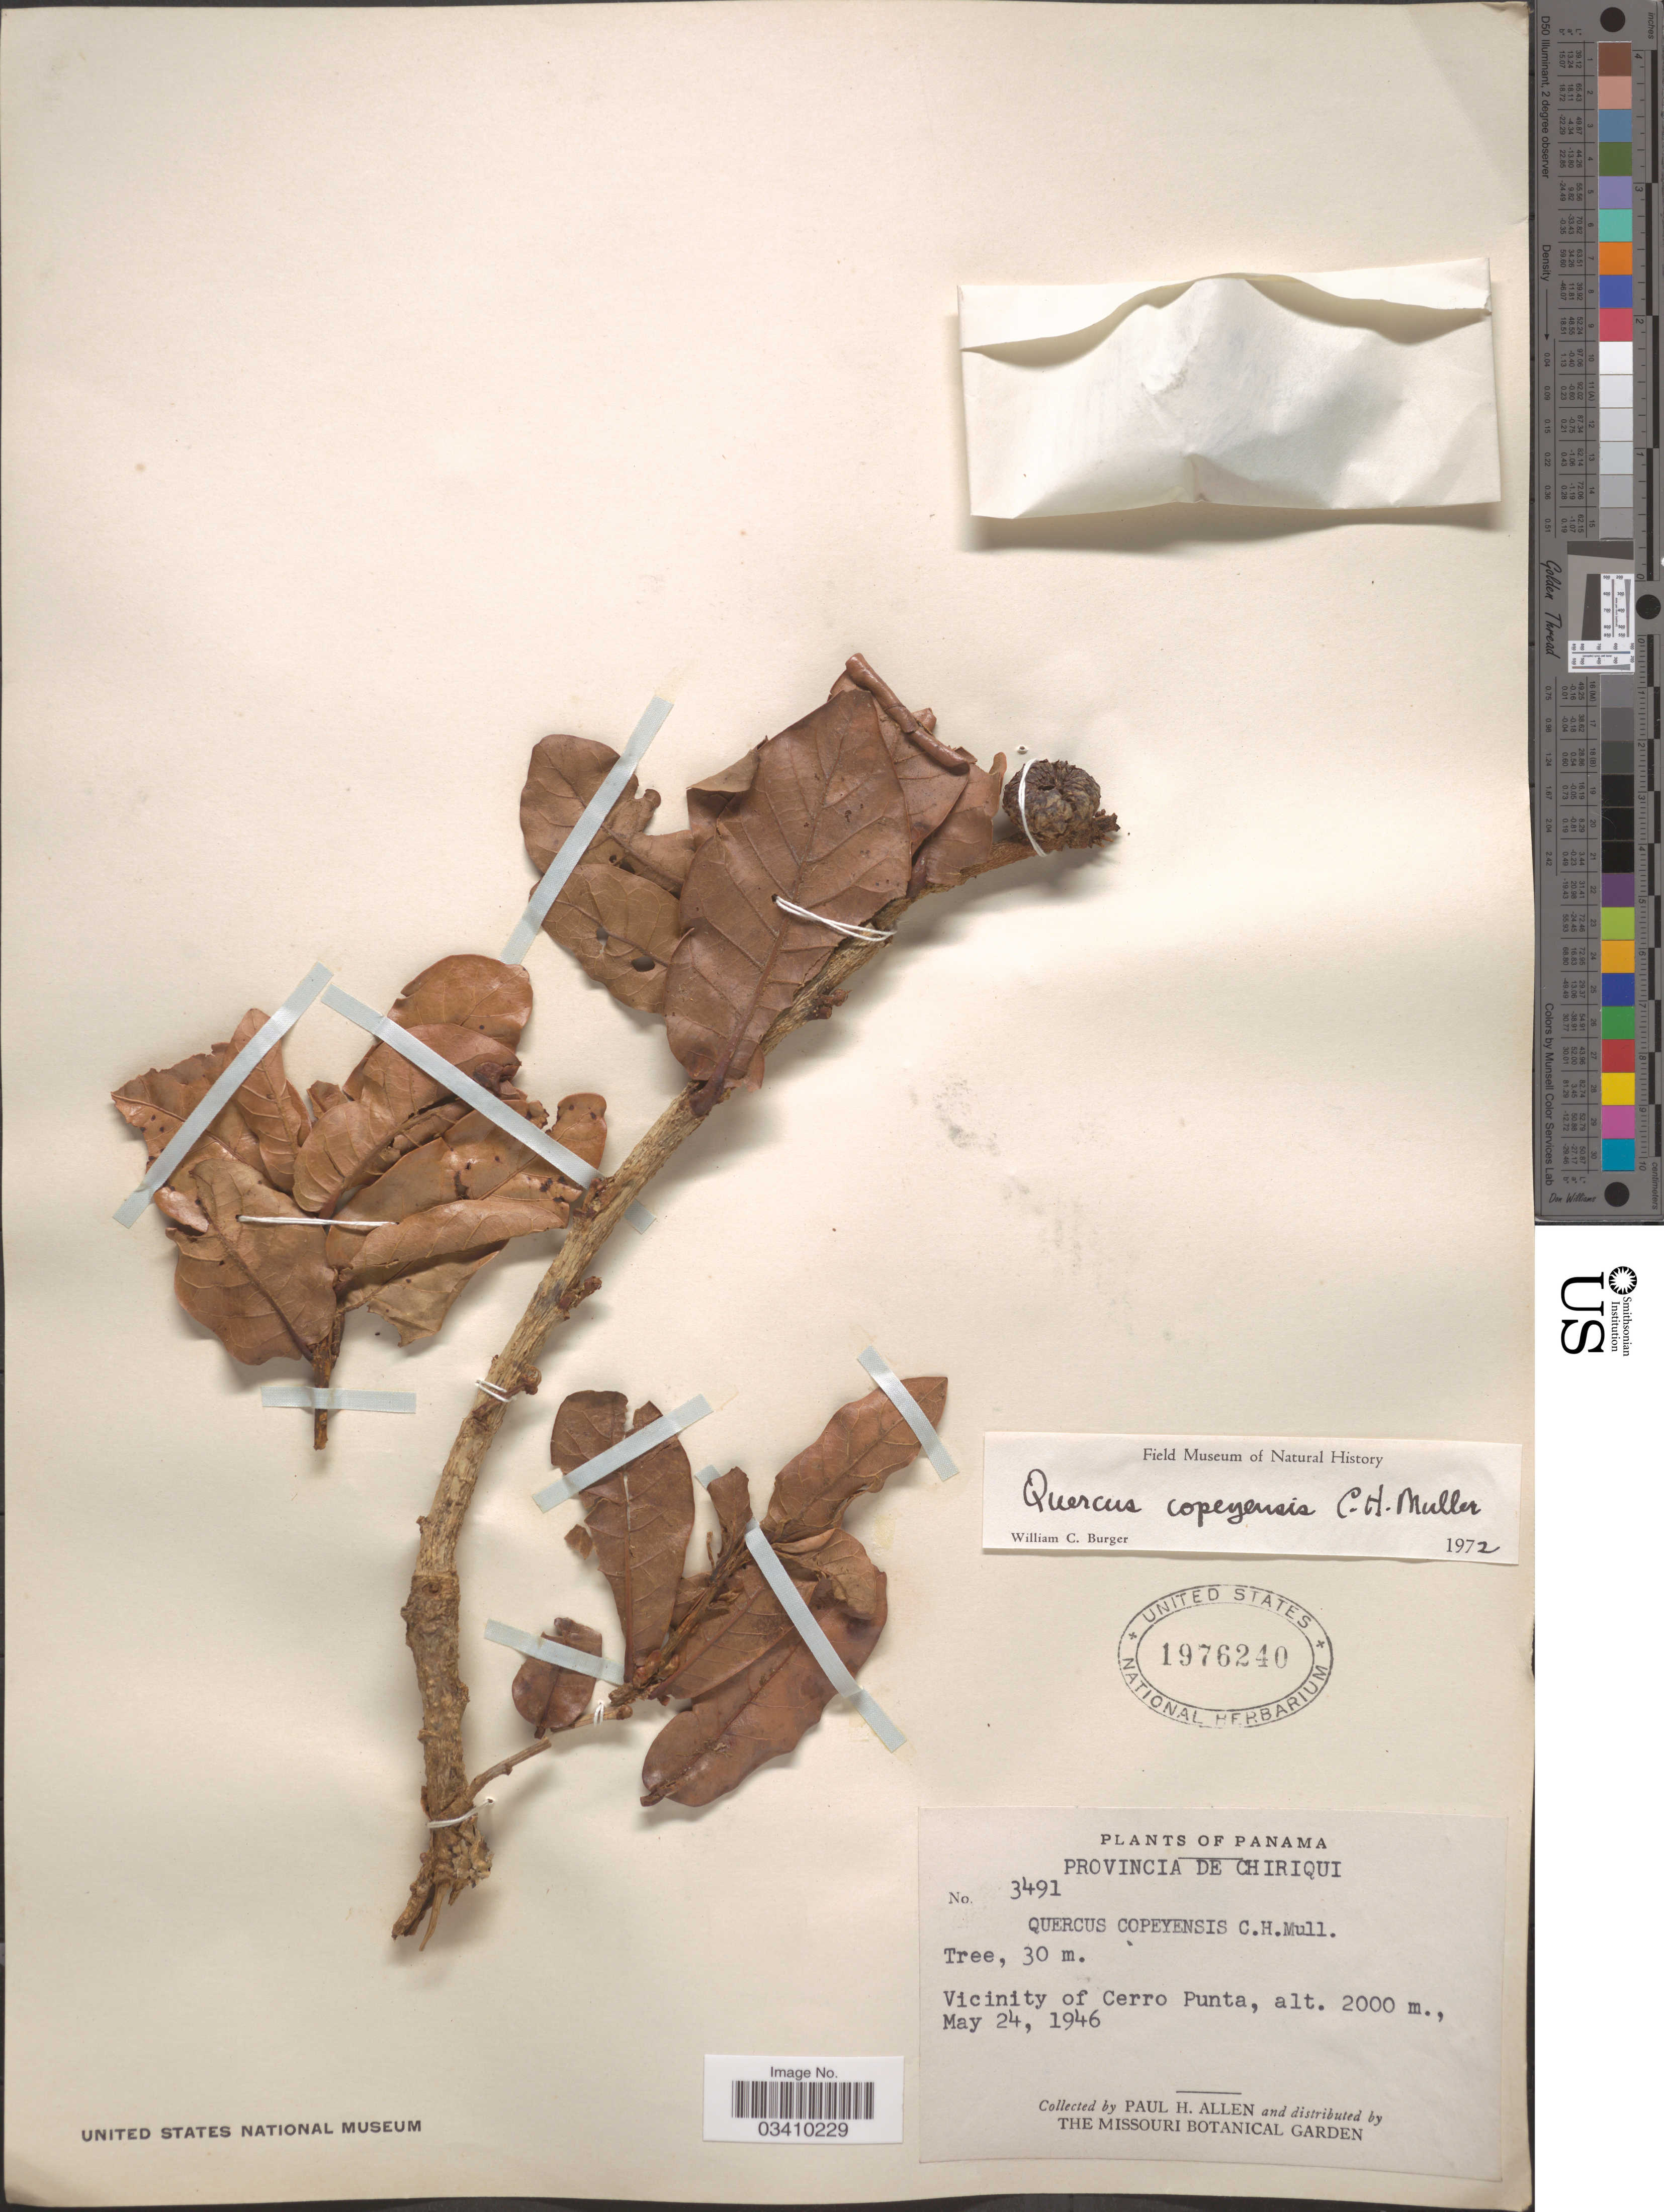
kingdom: Plantae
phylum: Tracheophyta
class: Magnoliopsida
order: Fagales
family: Fagaceae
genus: Quercus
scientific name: Quercus copeyensis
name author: C.H. Müll.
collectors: P. H. Allen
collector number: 3491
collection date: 1946-05-24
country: Panama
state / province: Chiriqui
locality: Vicinity of Cerro Punta.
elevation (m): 2000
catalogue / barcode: US 1976240